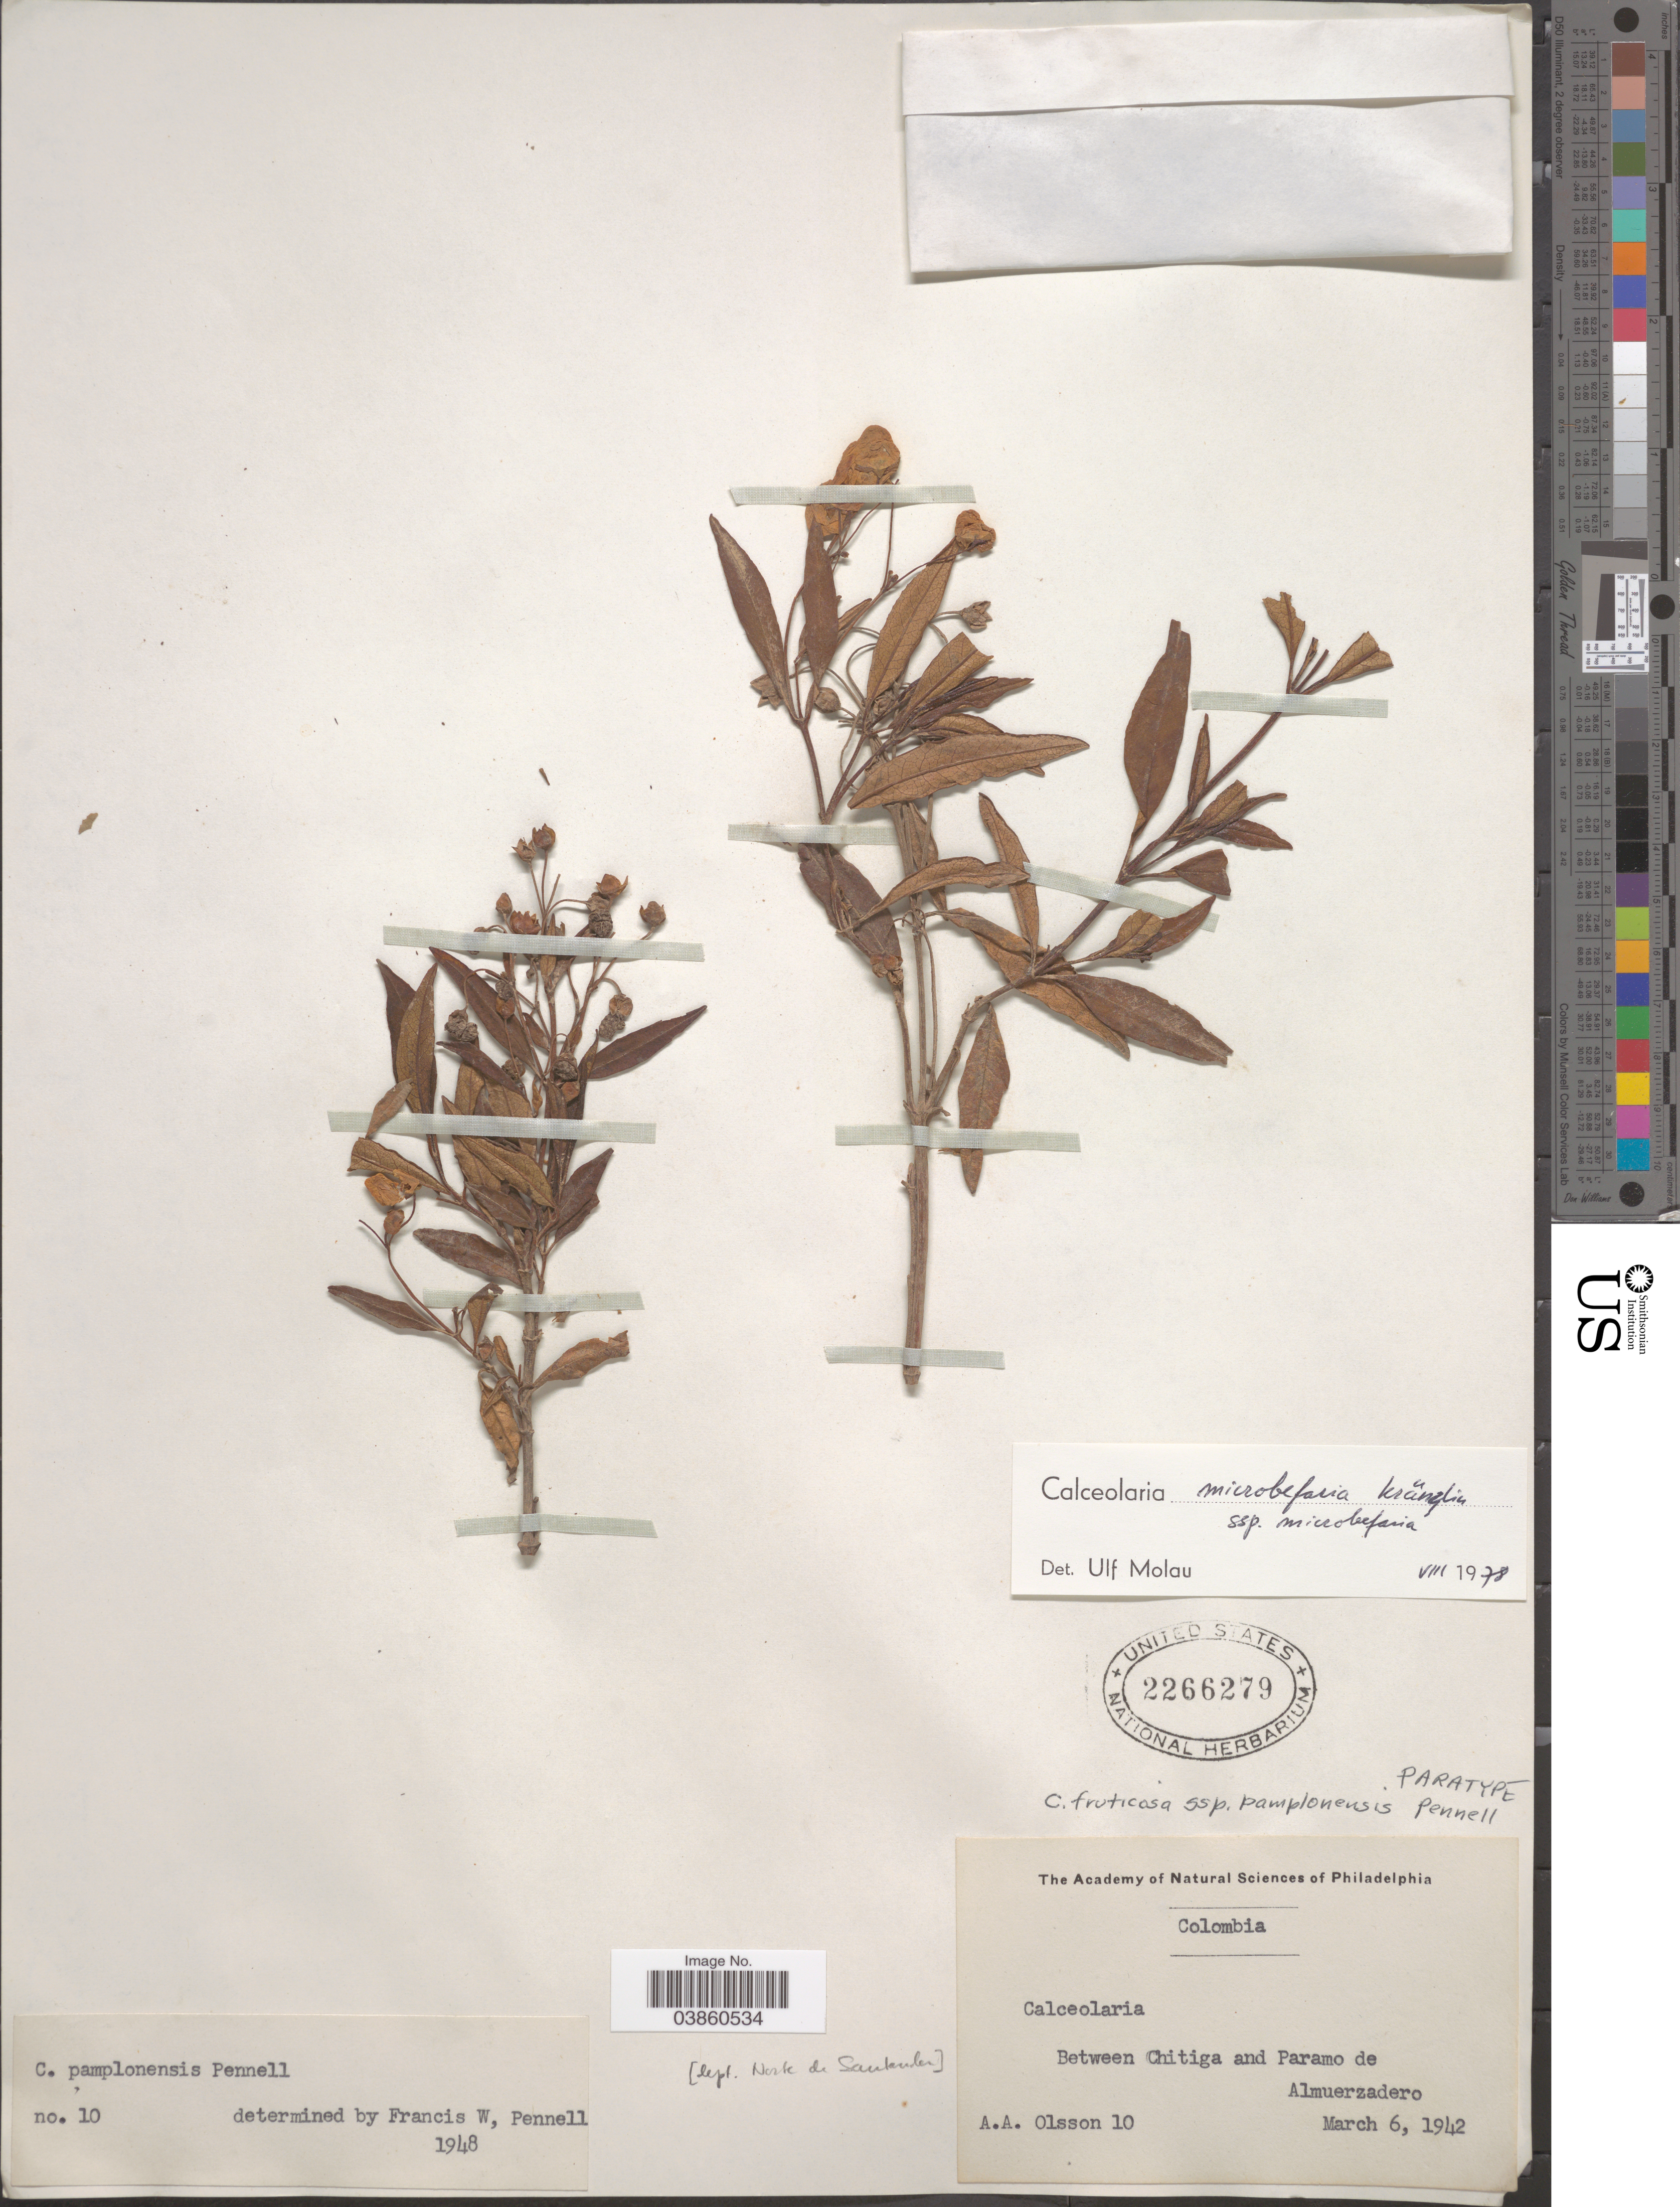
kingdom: Plantae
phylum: Tracheophyta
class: Magnoliopsida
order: Lamiales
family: Calceolariaceae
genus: Calceolaria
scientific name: Calceolaria microbefaria subsp. microbefaria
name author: Kränzl.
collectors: A. Olsson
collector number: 10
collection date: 1942-03-06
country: Colombia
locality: Between Chitiga and Paramo de Almuerzadero.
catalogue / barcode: US 2266279